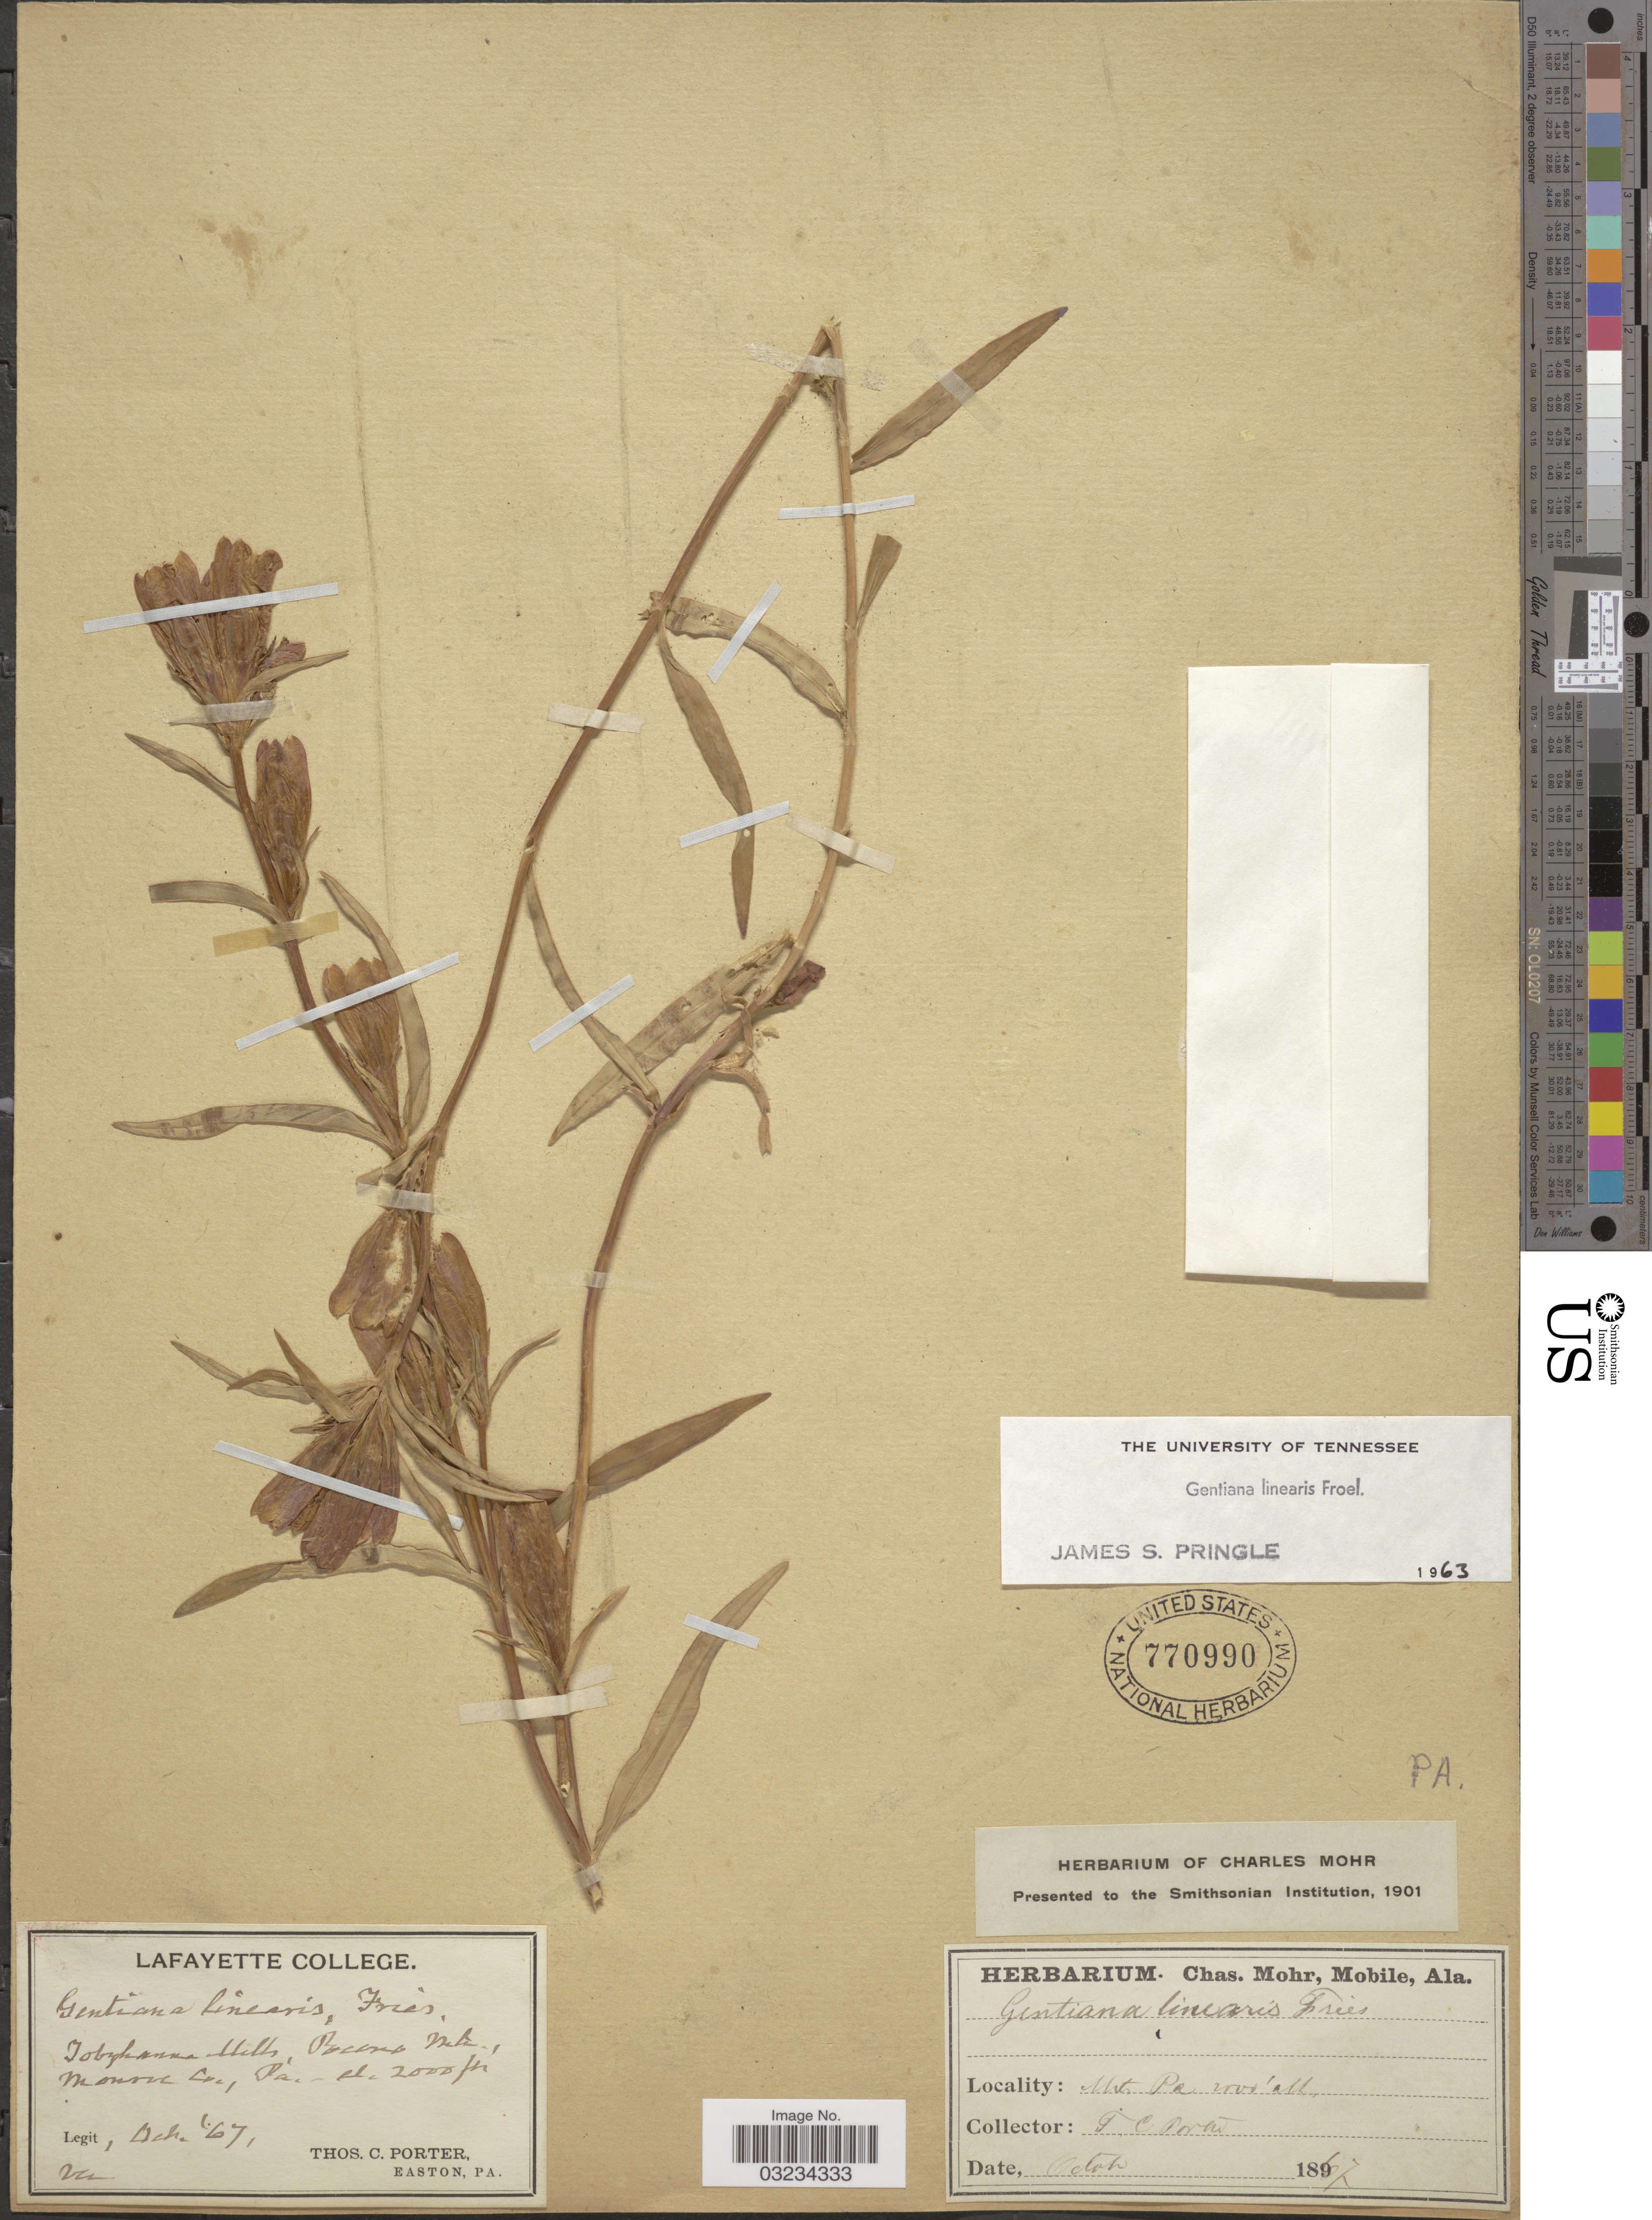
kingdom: Plantae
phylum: Tracheophyta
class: Magnoliopsida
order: Gentianales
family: Gentianaceae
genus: Gentiana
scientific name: Gentiana linearis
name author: Froel.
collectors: T. Porter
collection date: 1867-10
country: United States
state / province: Pennsylvania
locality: Tobyhanna Hills, Pocono Mts., Monroe Co.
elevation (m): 610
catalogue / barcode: US 770990